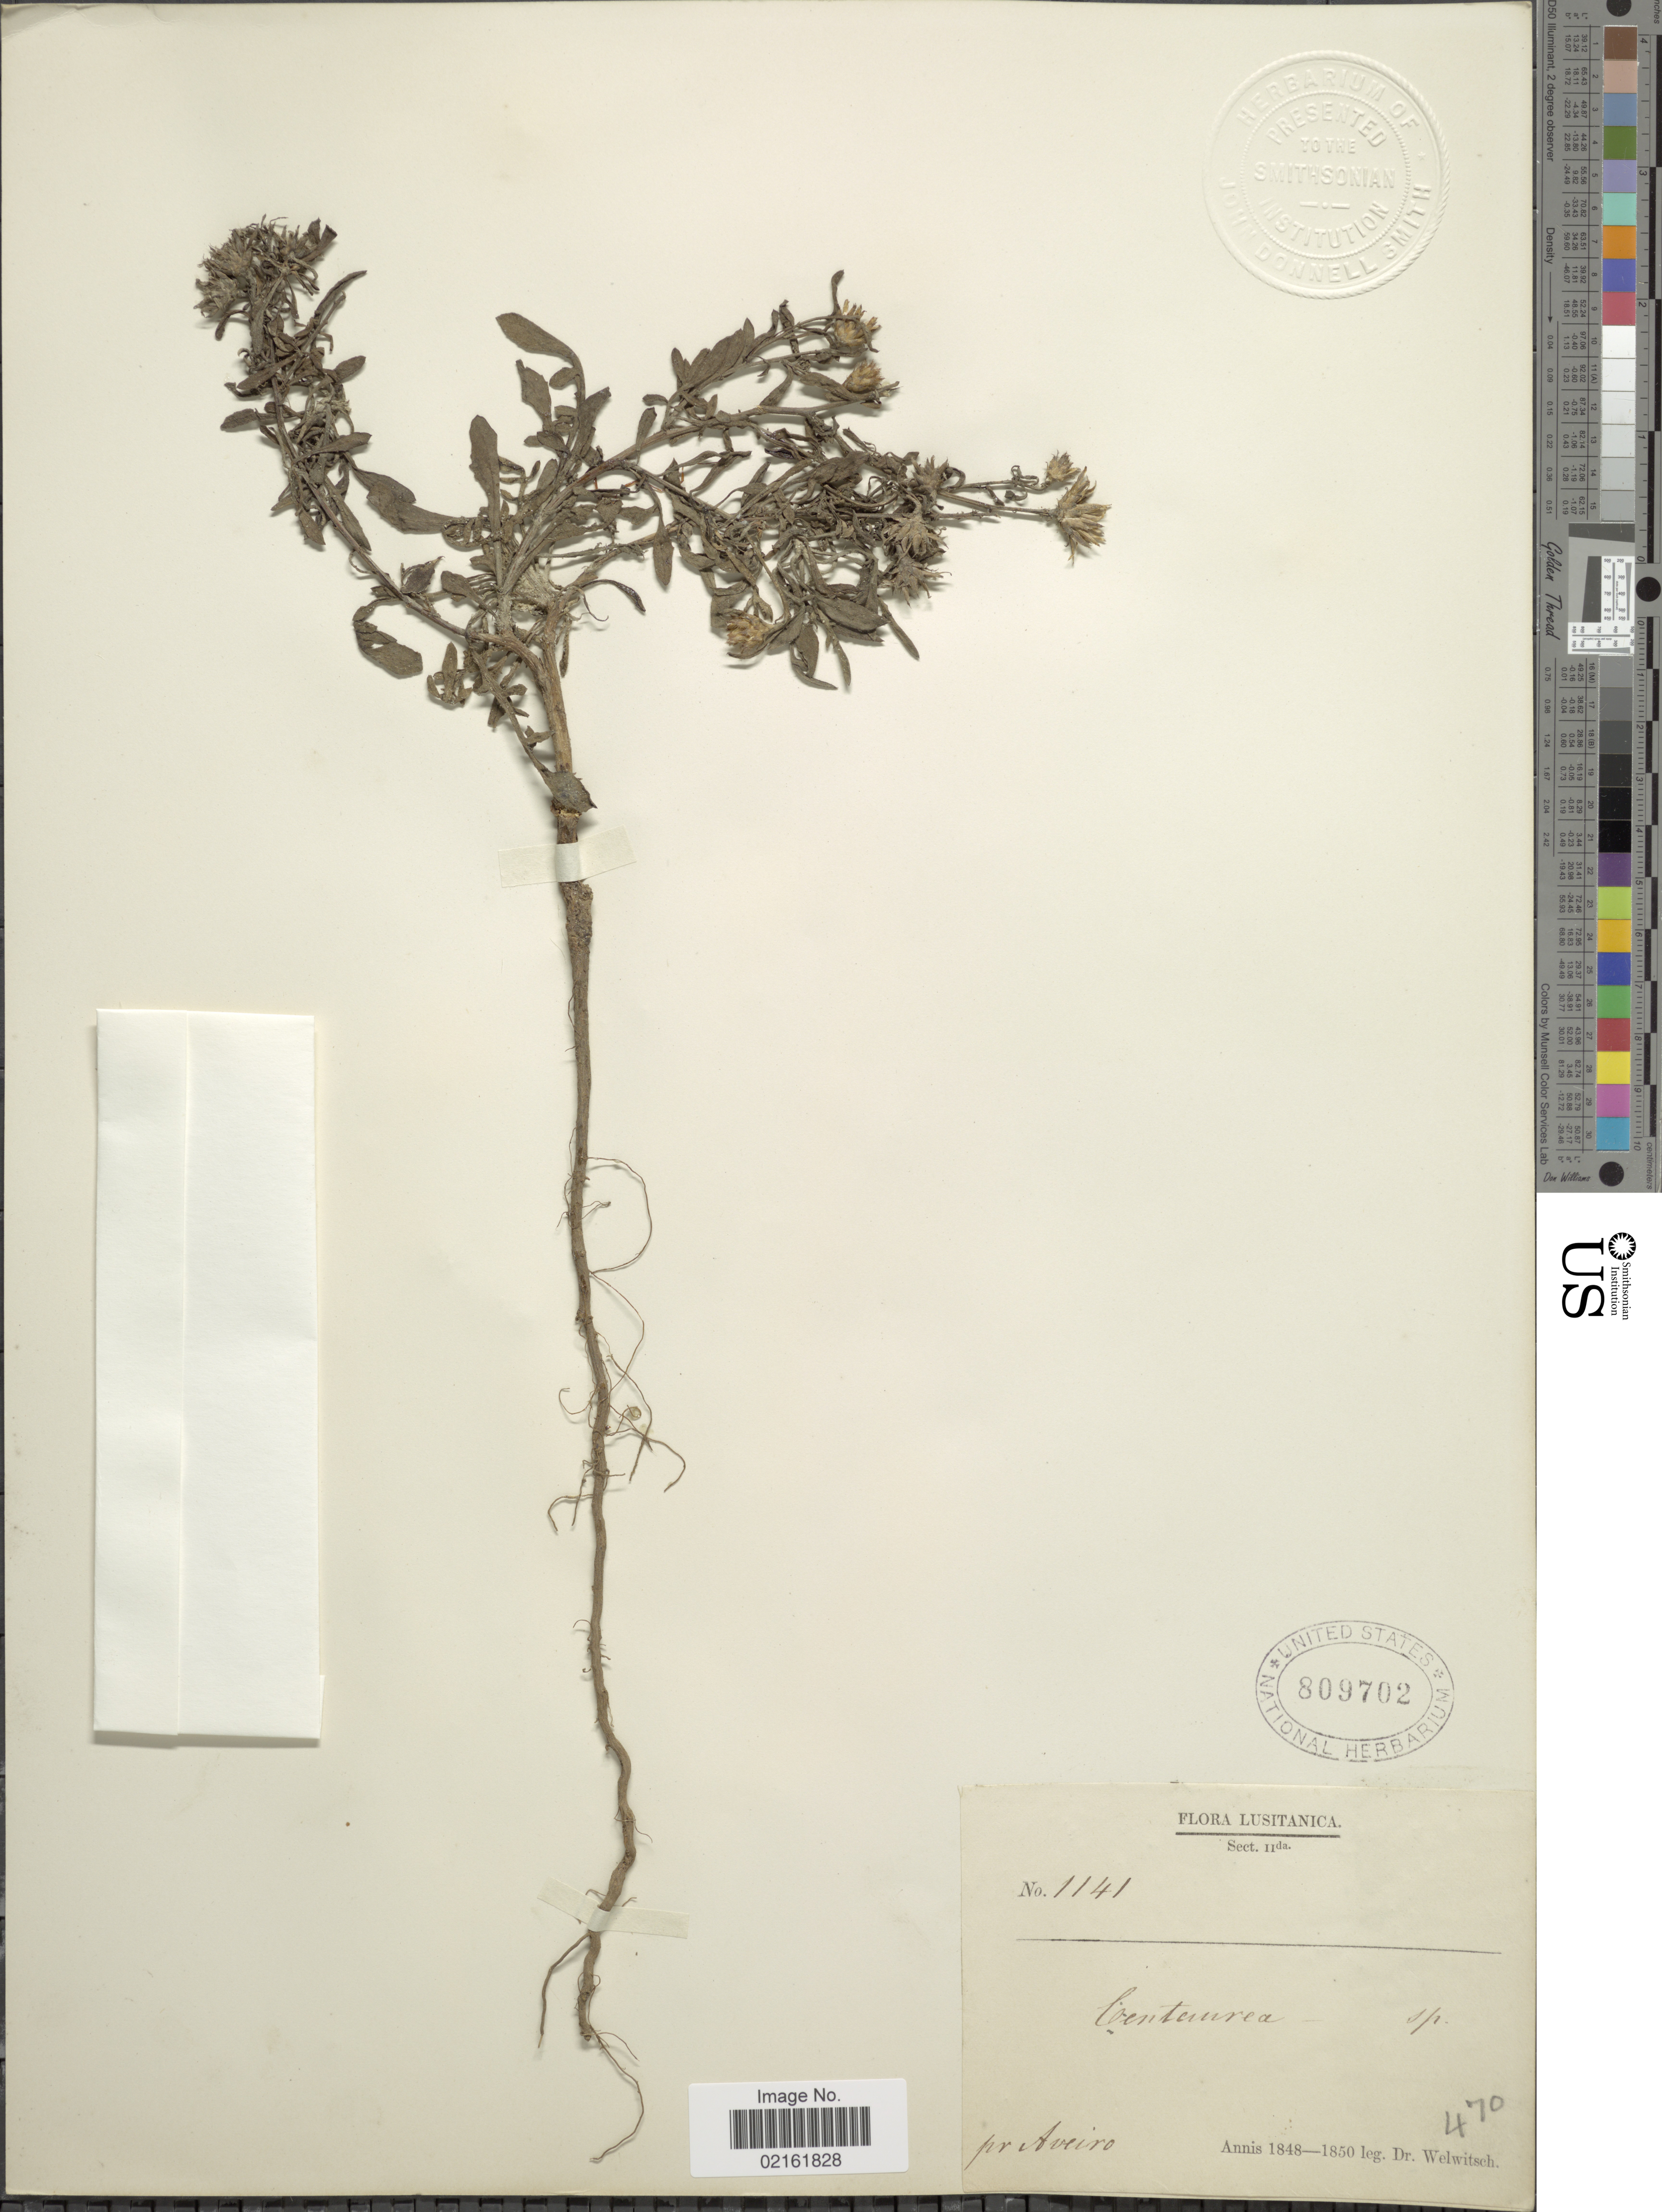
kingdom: Plantae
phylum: Tracheophyta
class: Magnoliopsida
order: Asterales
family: Asteraceae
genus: Centaurea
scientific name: Centaurea sp.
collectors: -. Welwitsch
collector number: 1141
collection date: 1848/1850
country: Portugal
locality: Lusitanica, pr. Aveiro [interpreted]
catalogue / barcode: US 809702